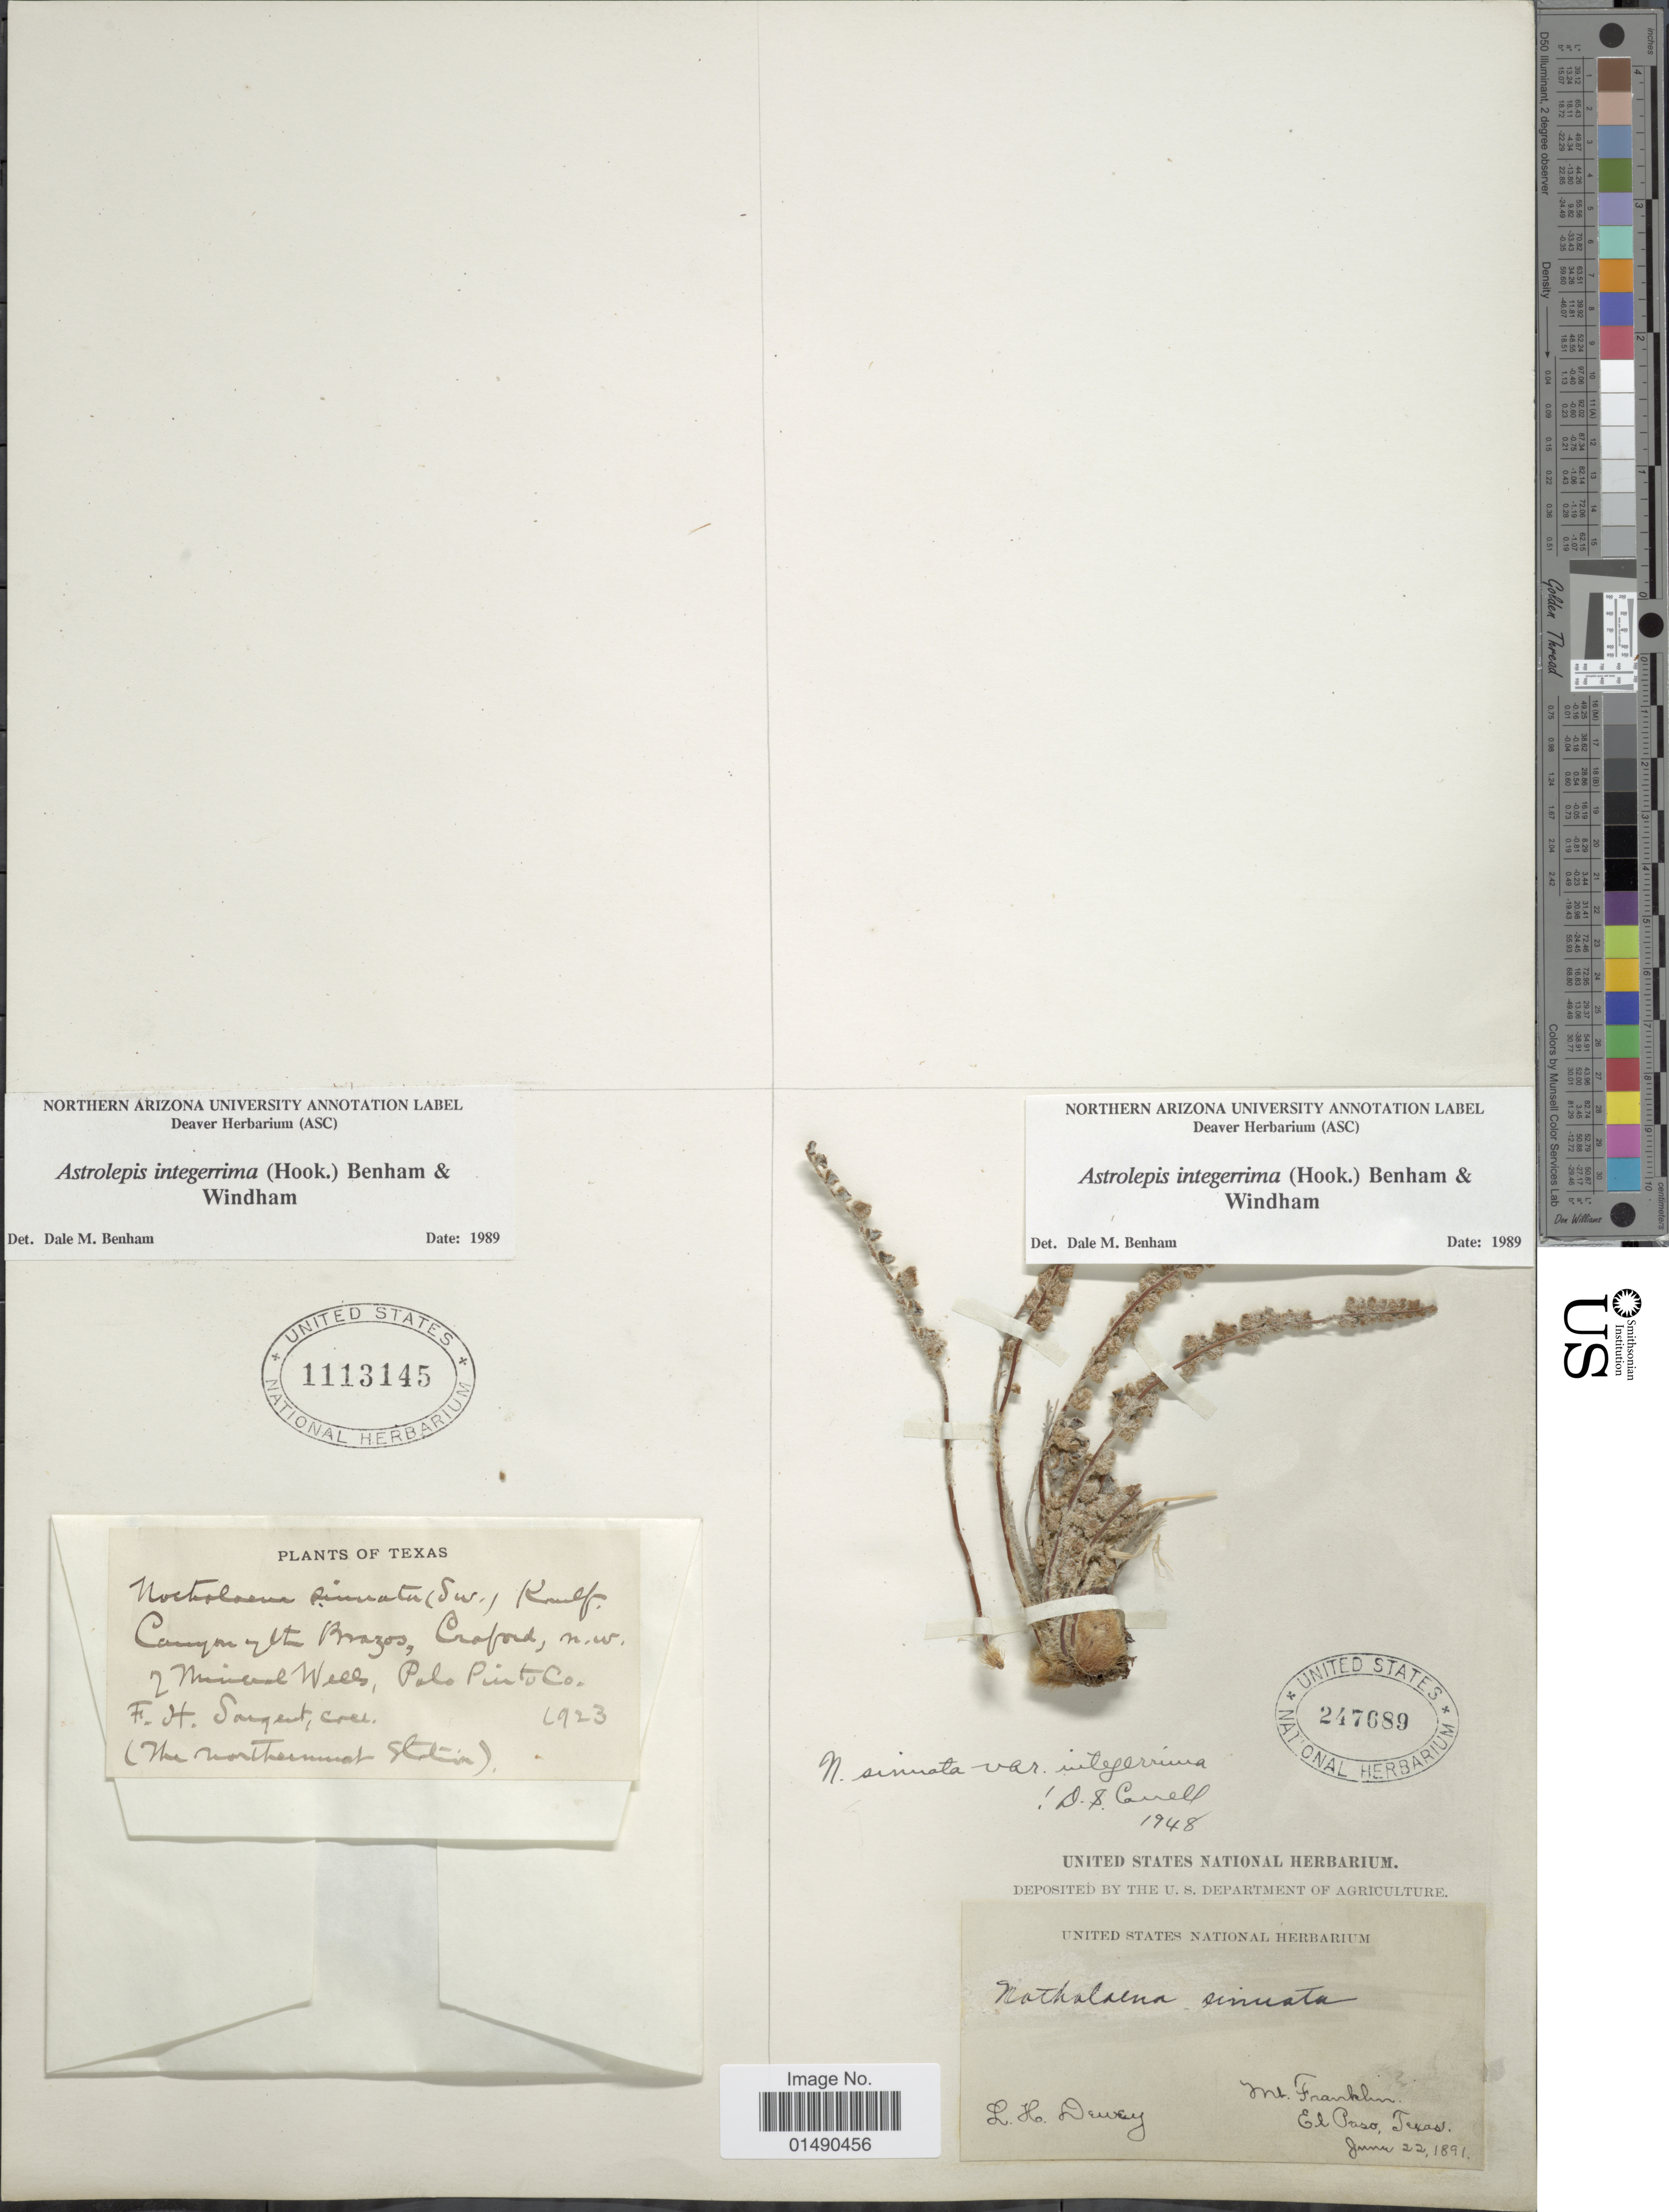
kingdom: Plantae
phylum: Tracheophyta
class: Polypodiopsida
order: Polypodiales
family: Pteridaceae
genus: Astrolepis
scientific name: Astrolepis integerrima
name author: (Hook.) D.M. Benham & Windham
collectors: L. H. Dewey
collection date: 1891-06-22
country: United States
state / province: Texas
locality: Mt. Franklin, El Paso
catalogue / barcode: US 247689